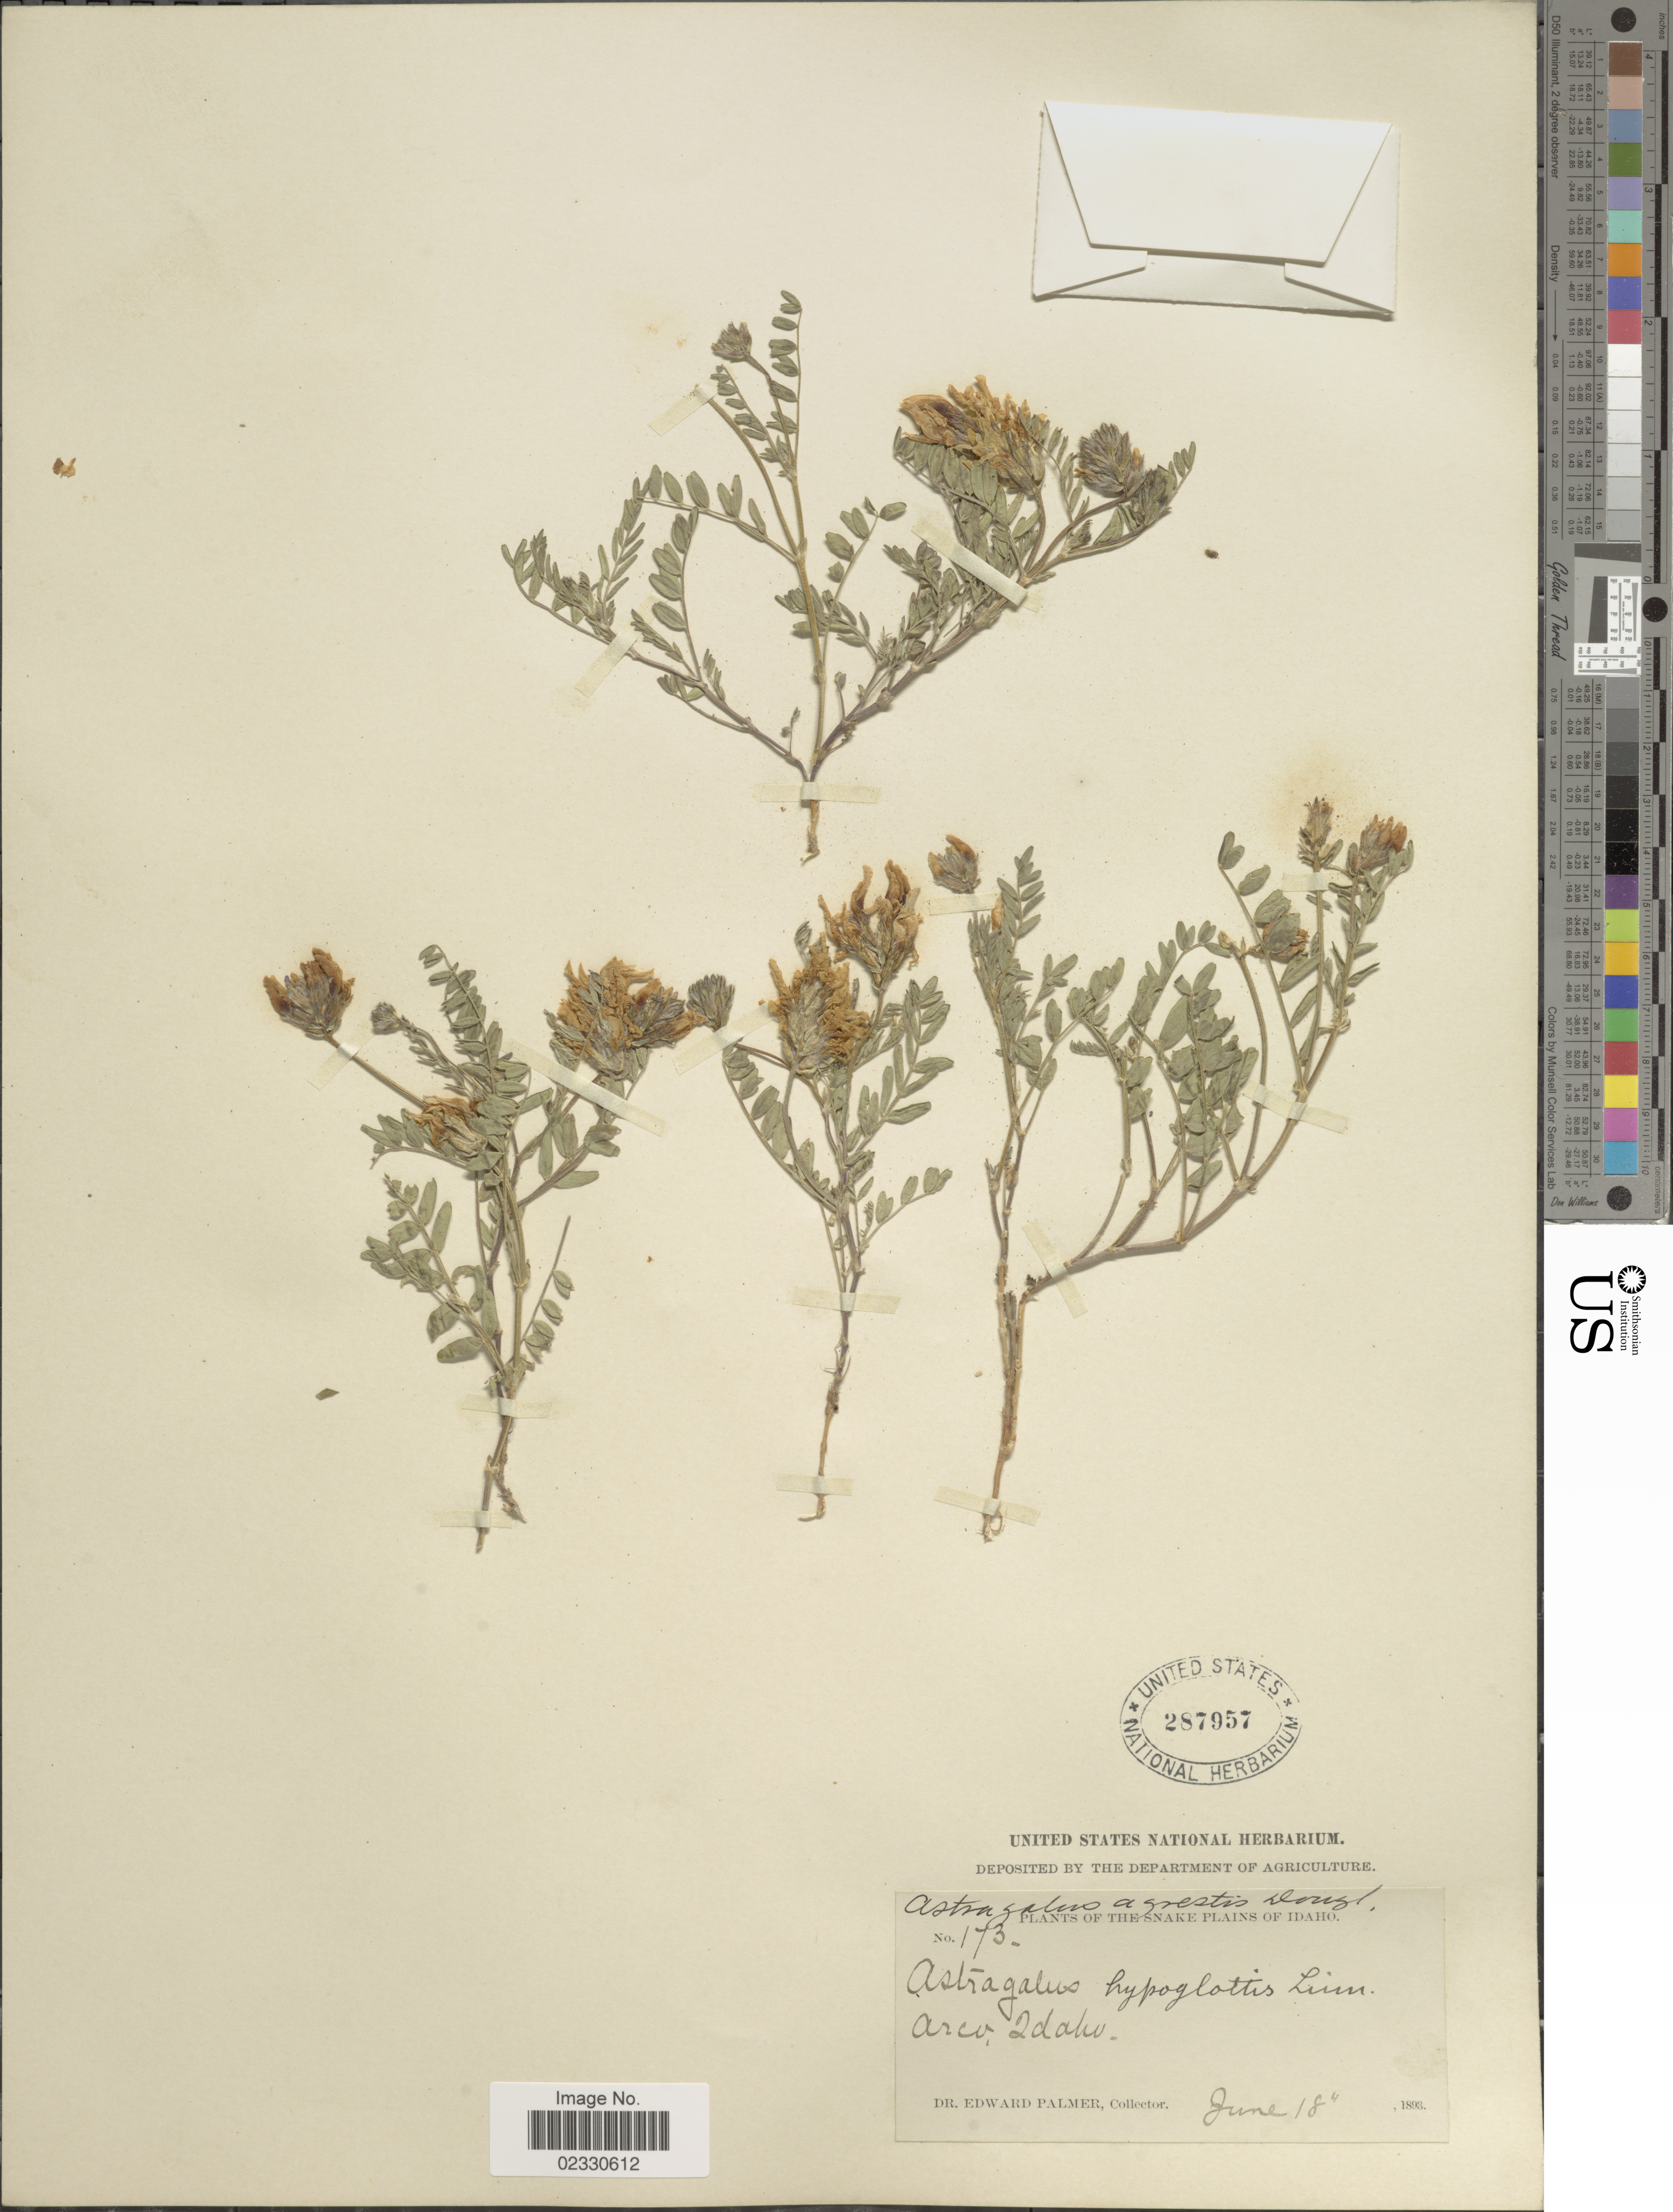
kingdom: Plantae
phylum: Tracheophyta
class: Magnoliopsida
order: Fabales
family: Fabaceae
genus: Astragalus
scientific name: Astragalus dasyglottis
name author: DC.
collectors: E. Palmer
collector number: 173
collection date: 1893-06-18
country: United States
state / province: Idaho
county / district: Butte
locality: Arco, The Snake Plains of Idaho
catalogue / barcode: US 287957